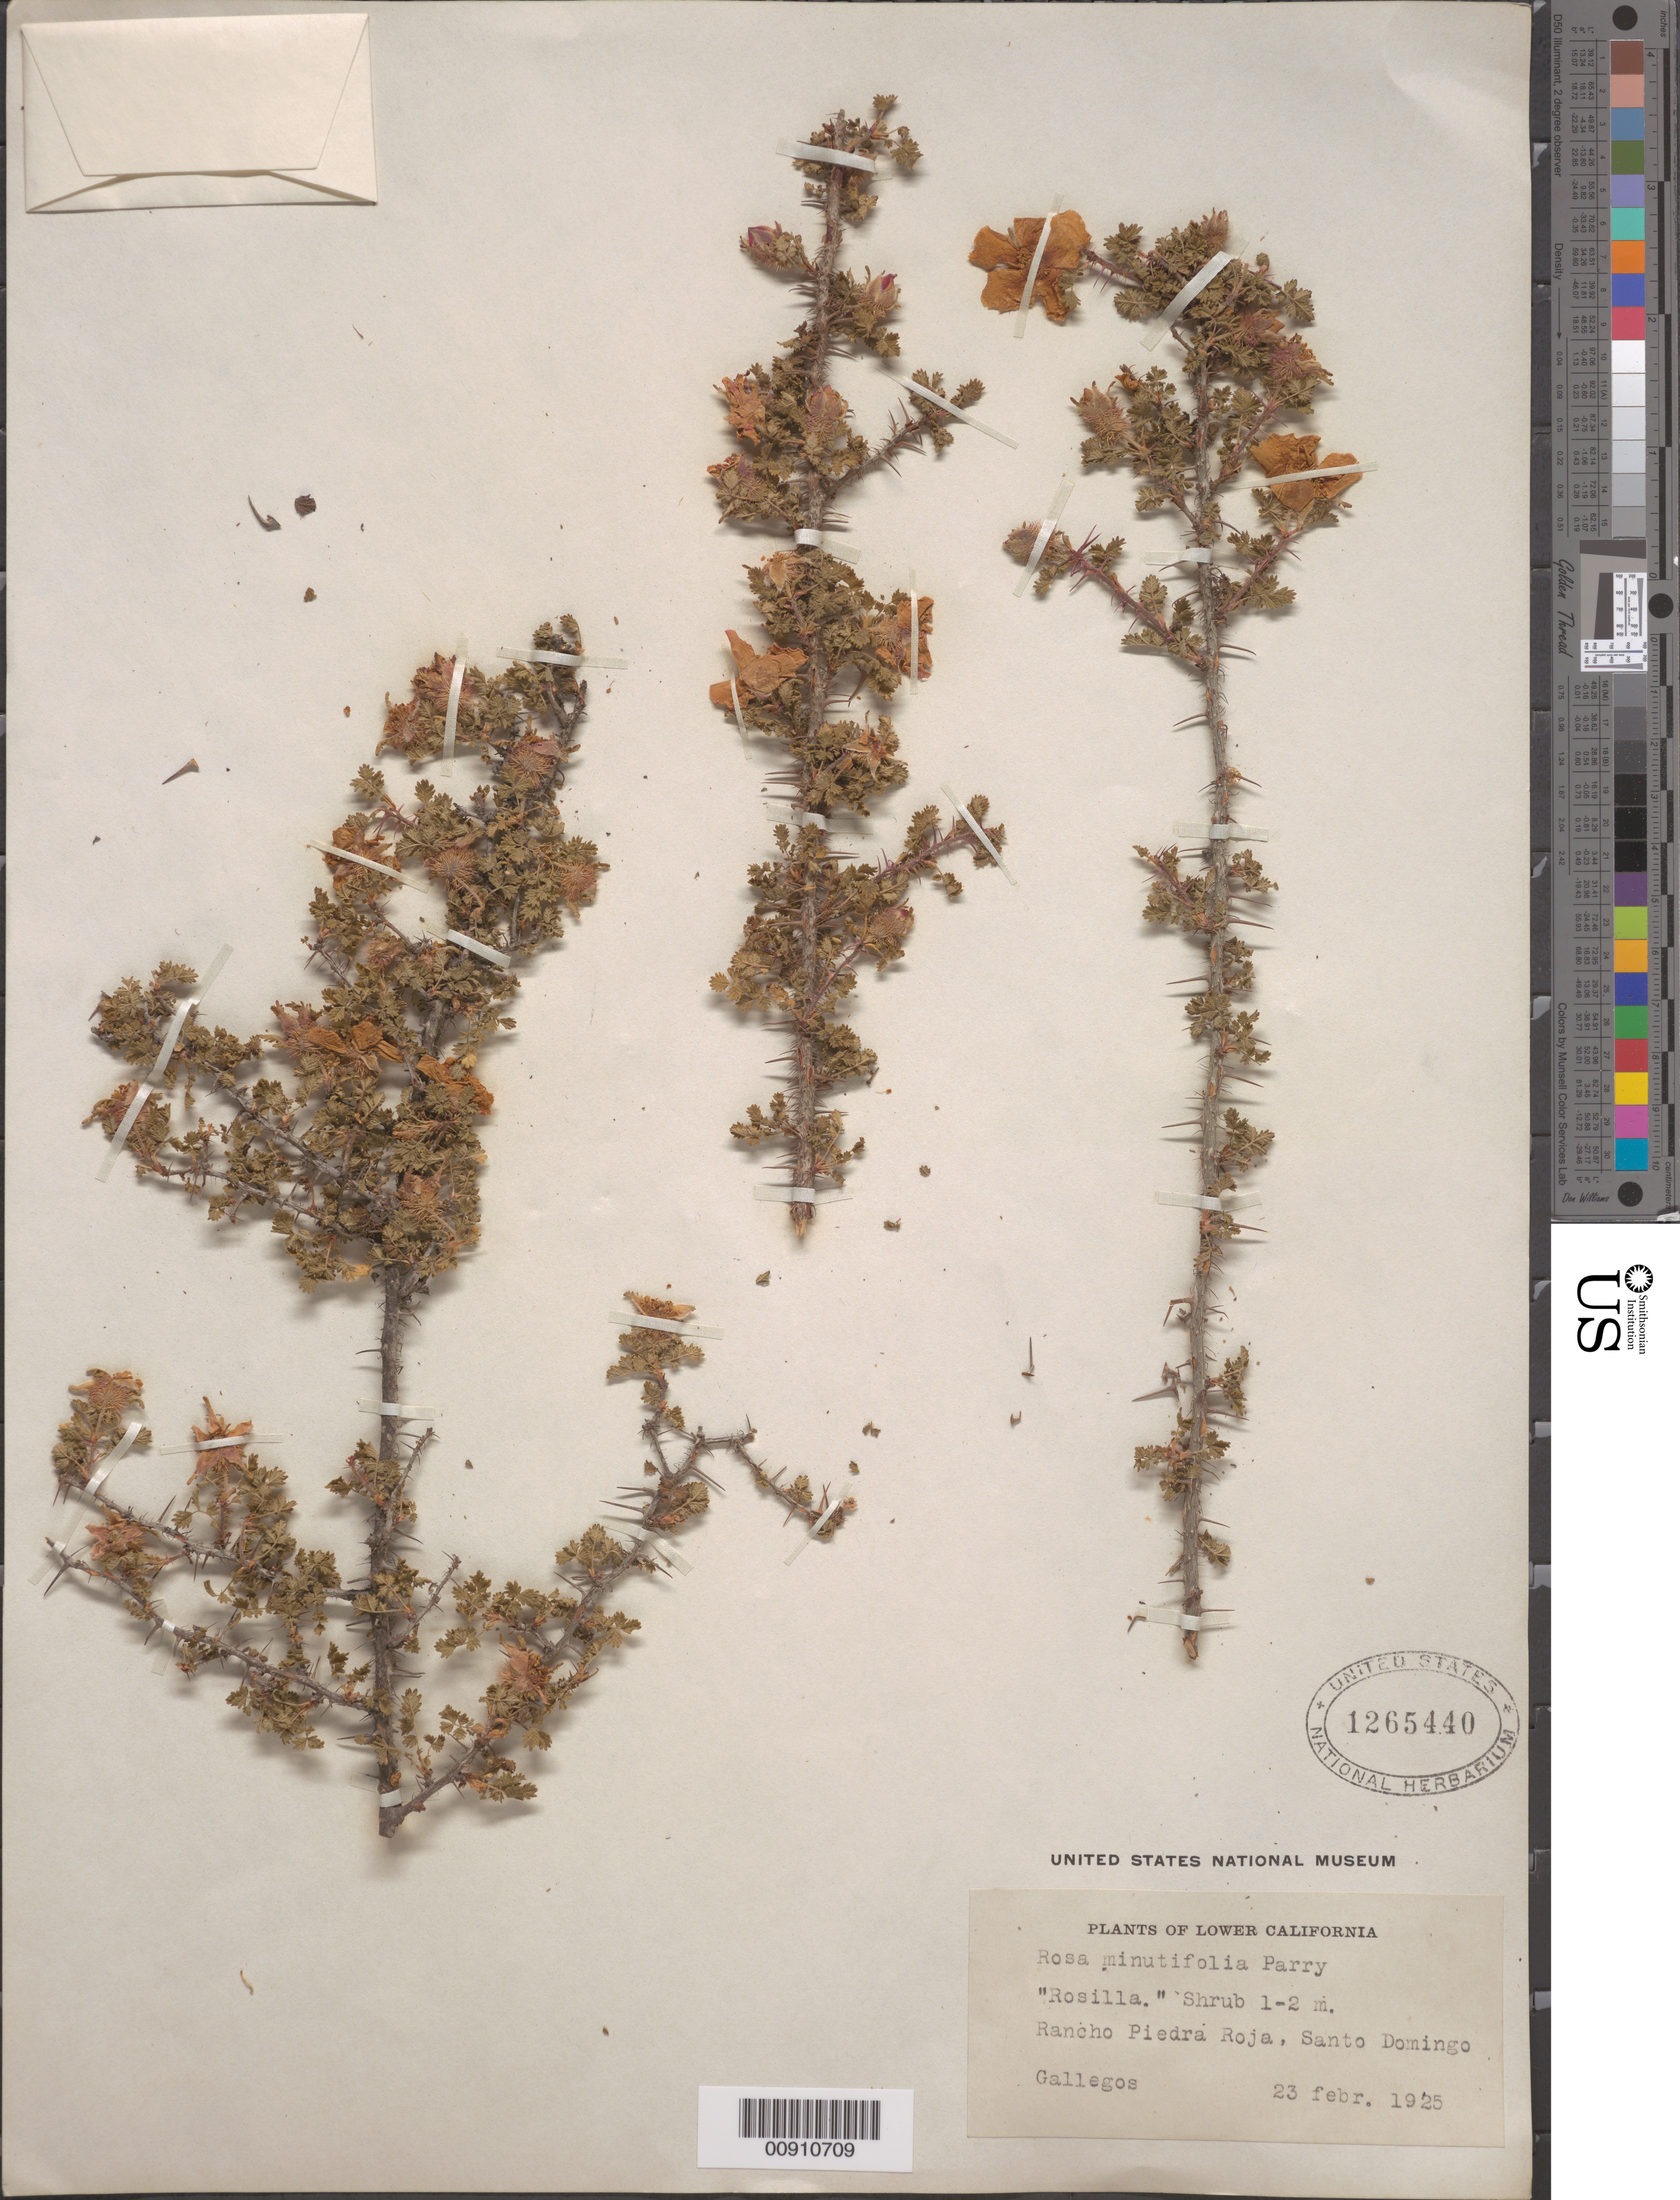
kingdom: Plantae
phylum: Tracheophyta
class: Magnoliopsida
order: Rosales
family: Rosaceae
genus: Rosa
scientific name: Rosa minutifolia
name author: Engelm. in Parry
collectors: J. Gallegos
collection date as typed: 23 Feb 1925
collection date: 1925-02-23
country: Mexico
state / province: Baja California Norte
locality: Rancho Piedra Roja, Santo Domingo. Lower California.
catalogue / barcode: US 1265440